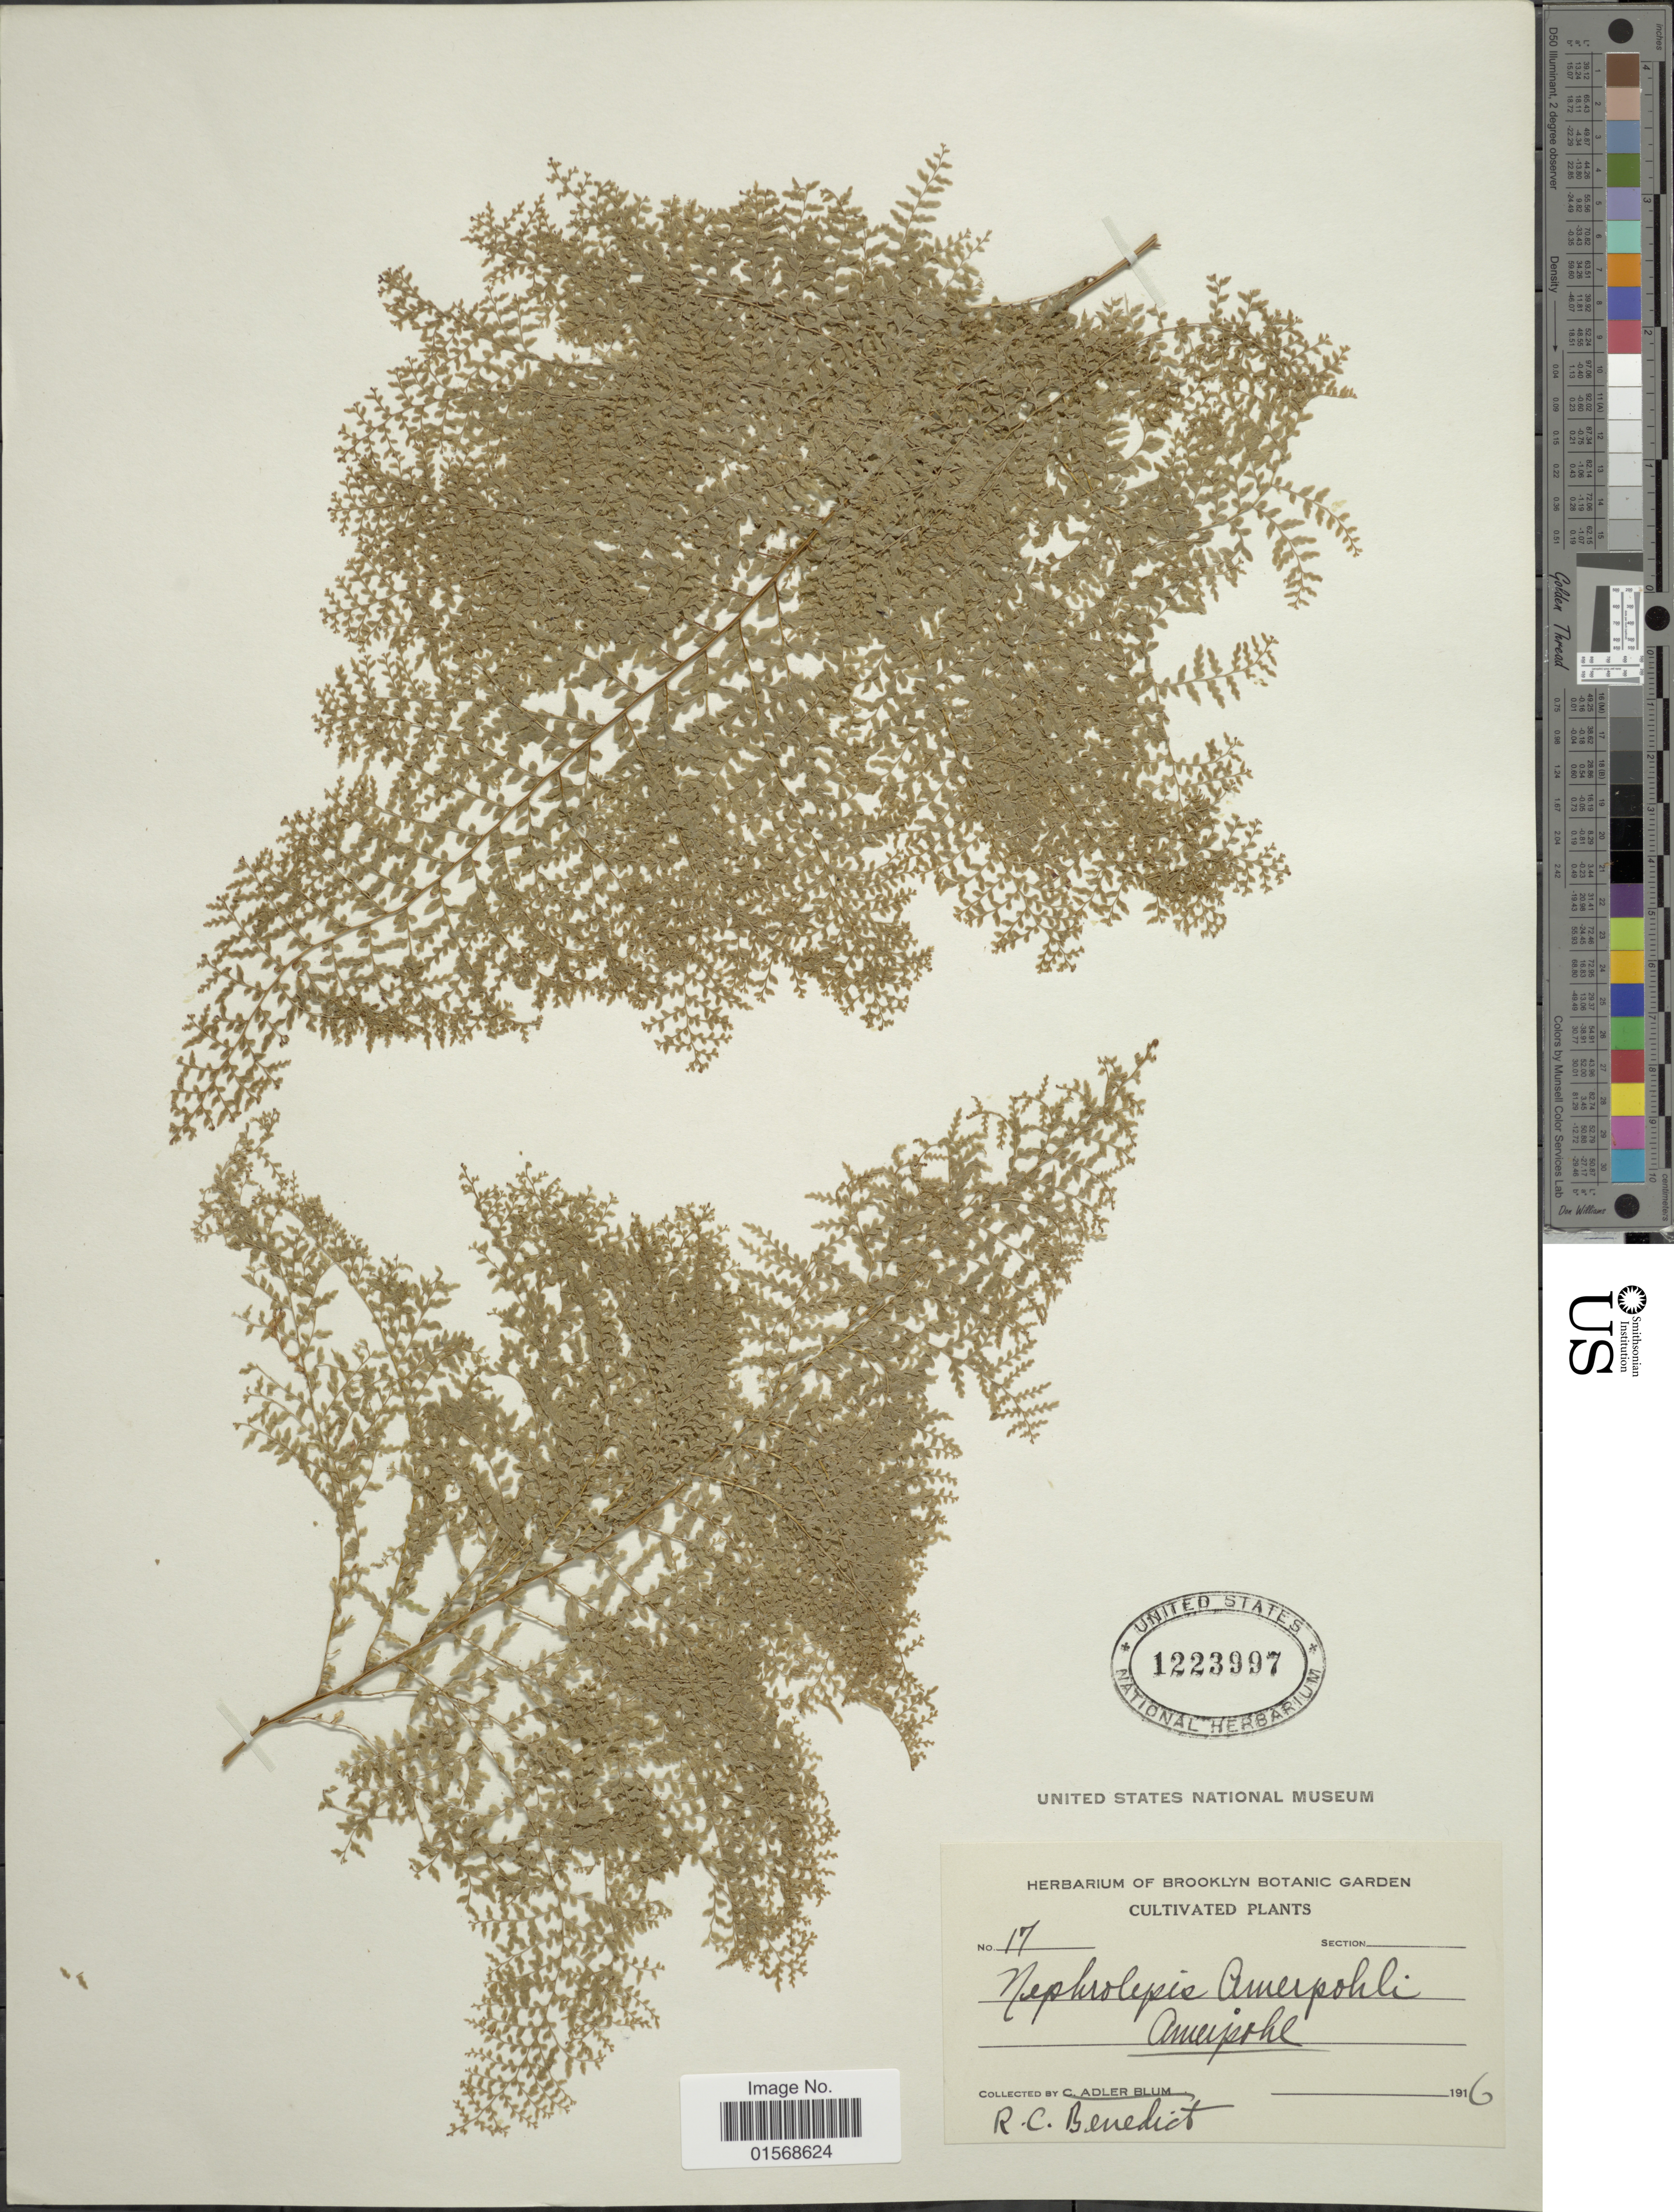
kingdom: Plantae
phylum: Tracheophyta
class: Polypodiopsida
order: Polypodiales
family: Nephrolepidaceae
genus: Nephrolepis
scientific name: Nephrolepis 'Amerpohlii'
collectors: R. C. Benedict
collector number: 17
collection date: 1916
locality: Amerpohe.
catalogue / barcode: US 1223997